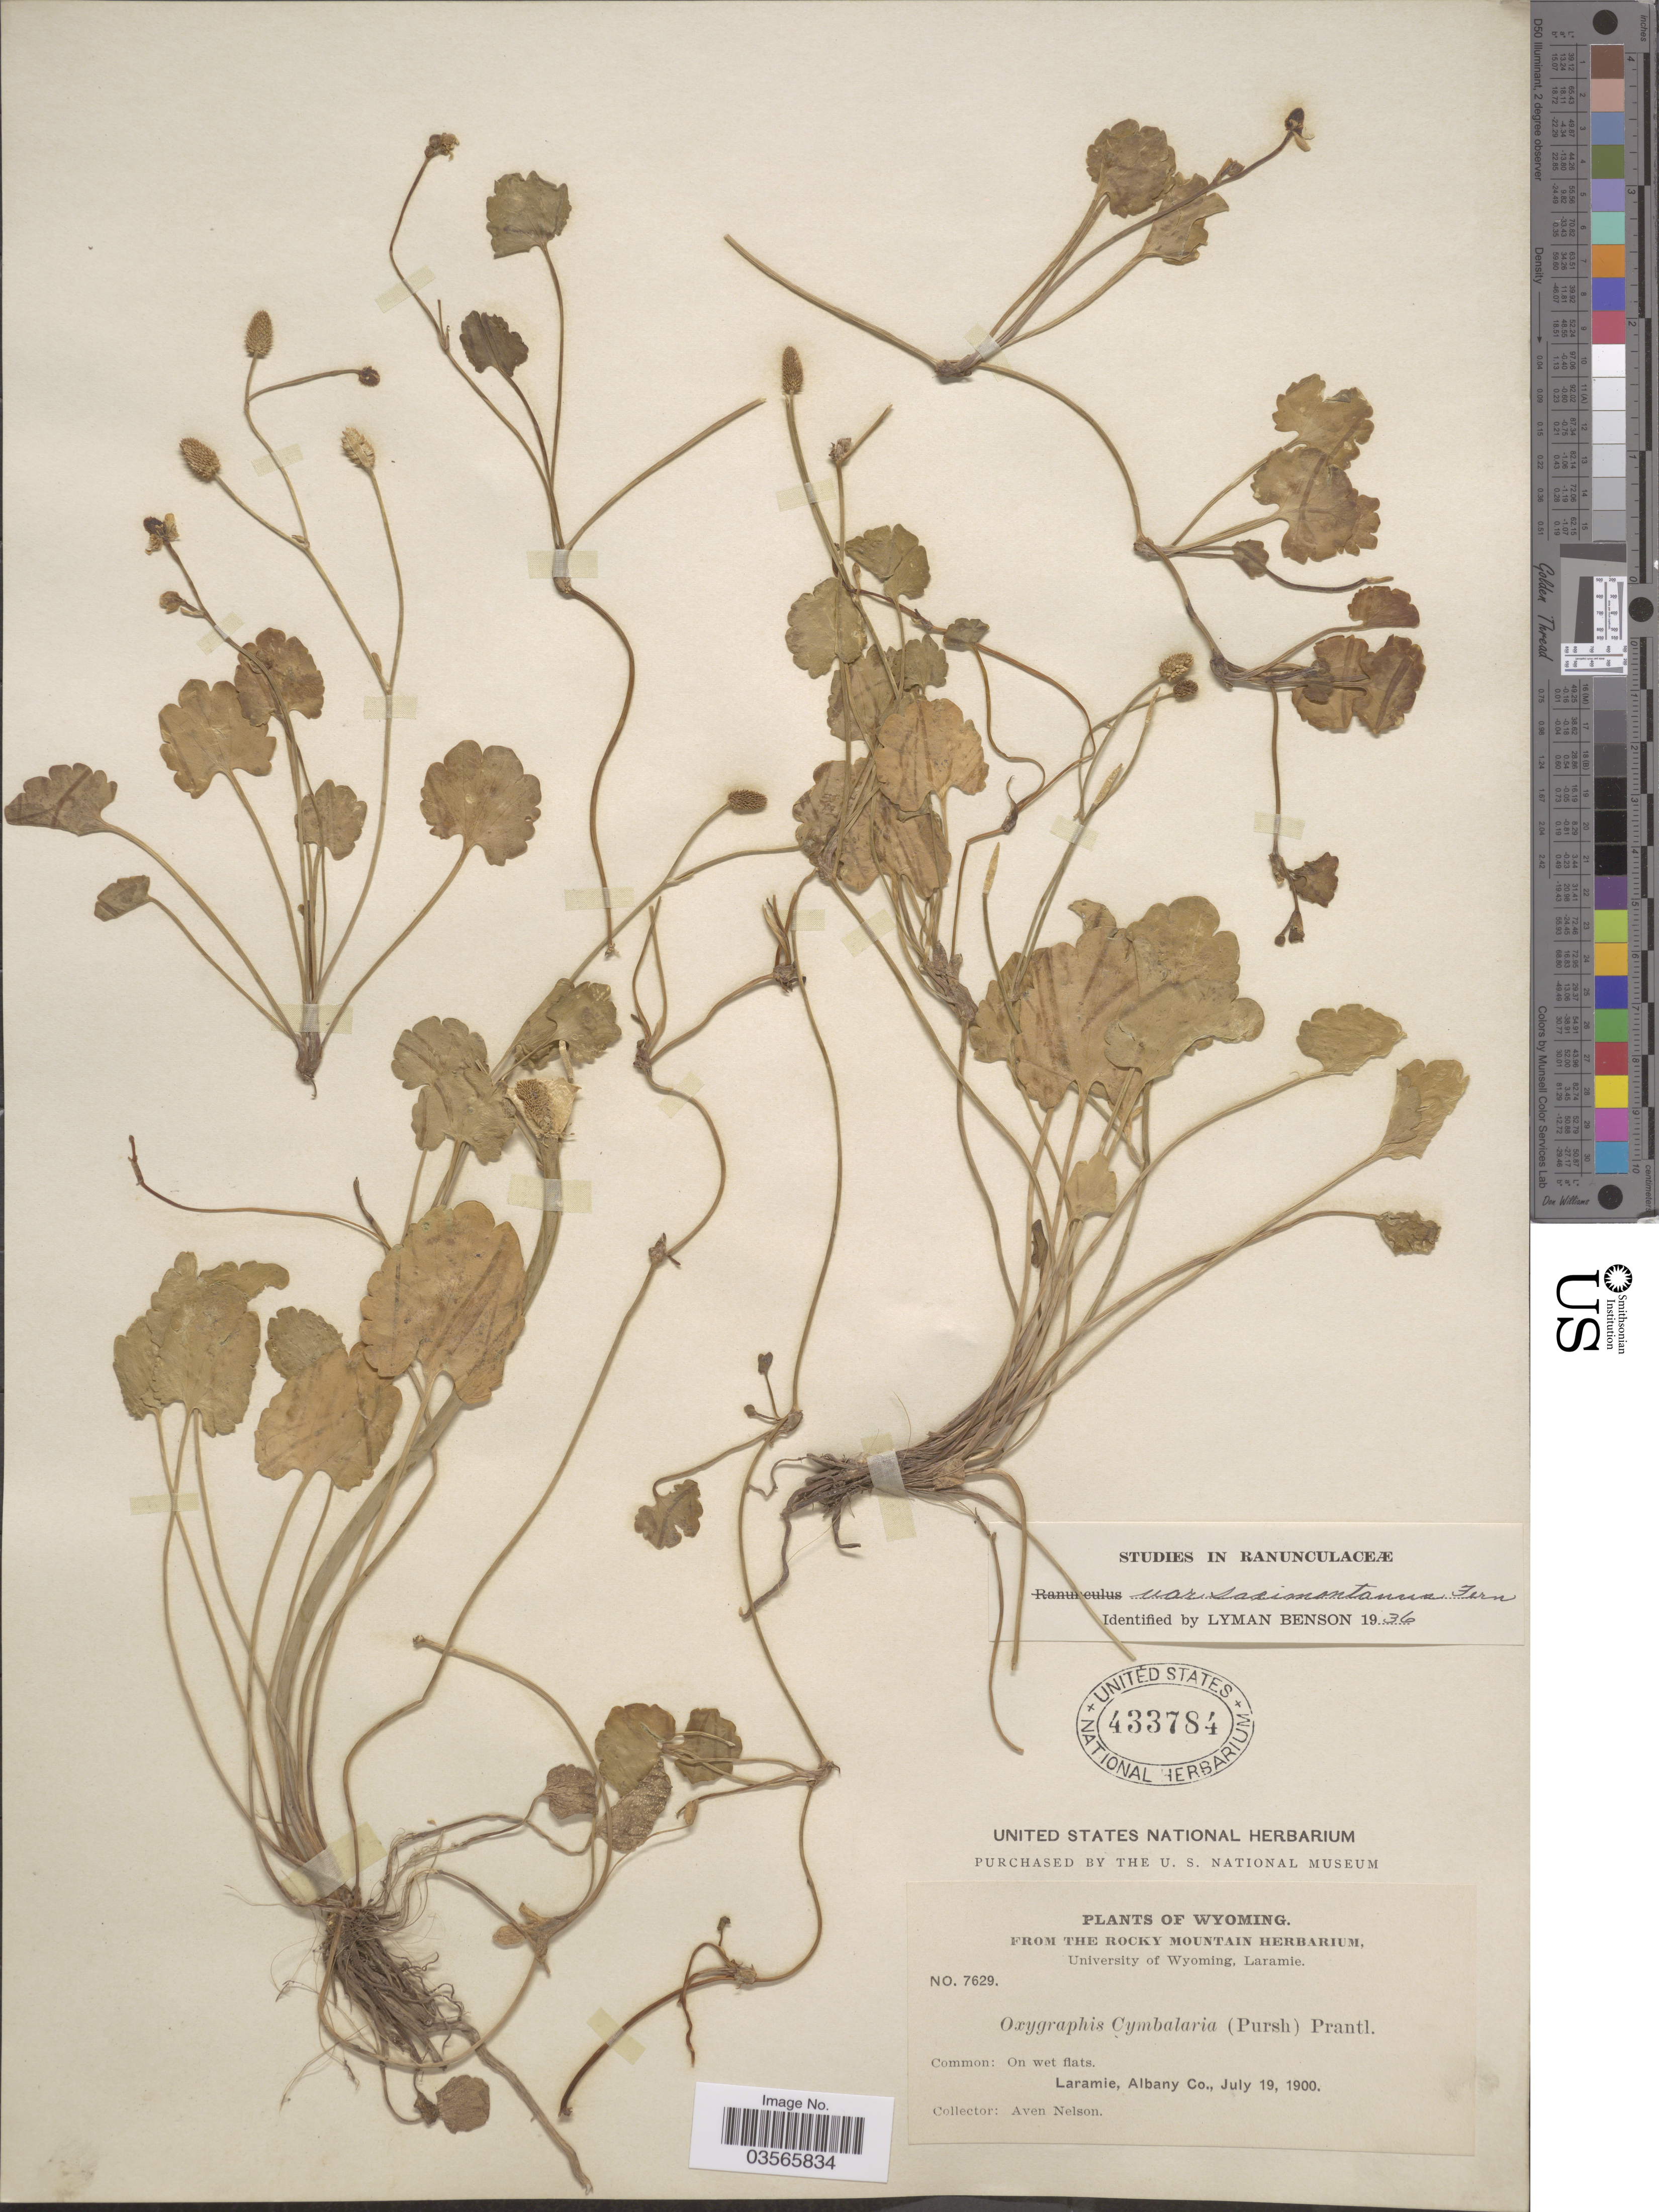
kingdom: Plantae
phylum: Tracheophyta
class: Magnoliopsida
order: Ranunculales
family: Ranunculaceae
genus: Halerpestes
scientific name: Halerpestes cymbalaria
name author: (Pursh) Greene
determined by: Strong, M. T., (US), Smithsonian Institution - National Museum of Natural History (UNITED STATES)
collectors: A. Nelson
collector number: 7629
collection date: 1900-07-19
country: United States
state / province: Wyoming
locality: Laramie, Albany Co.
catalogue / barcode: US 433784